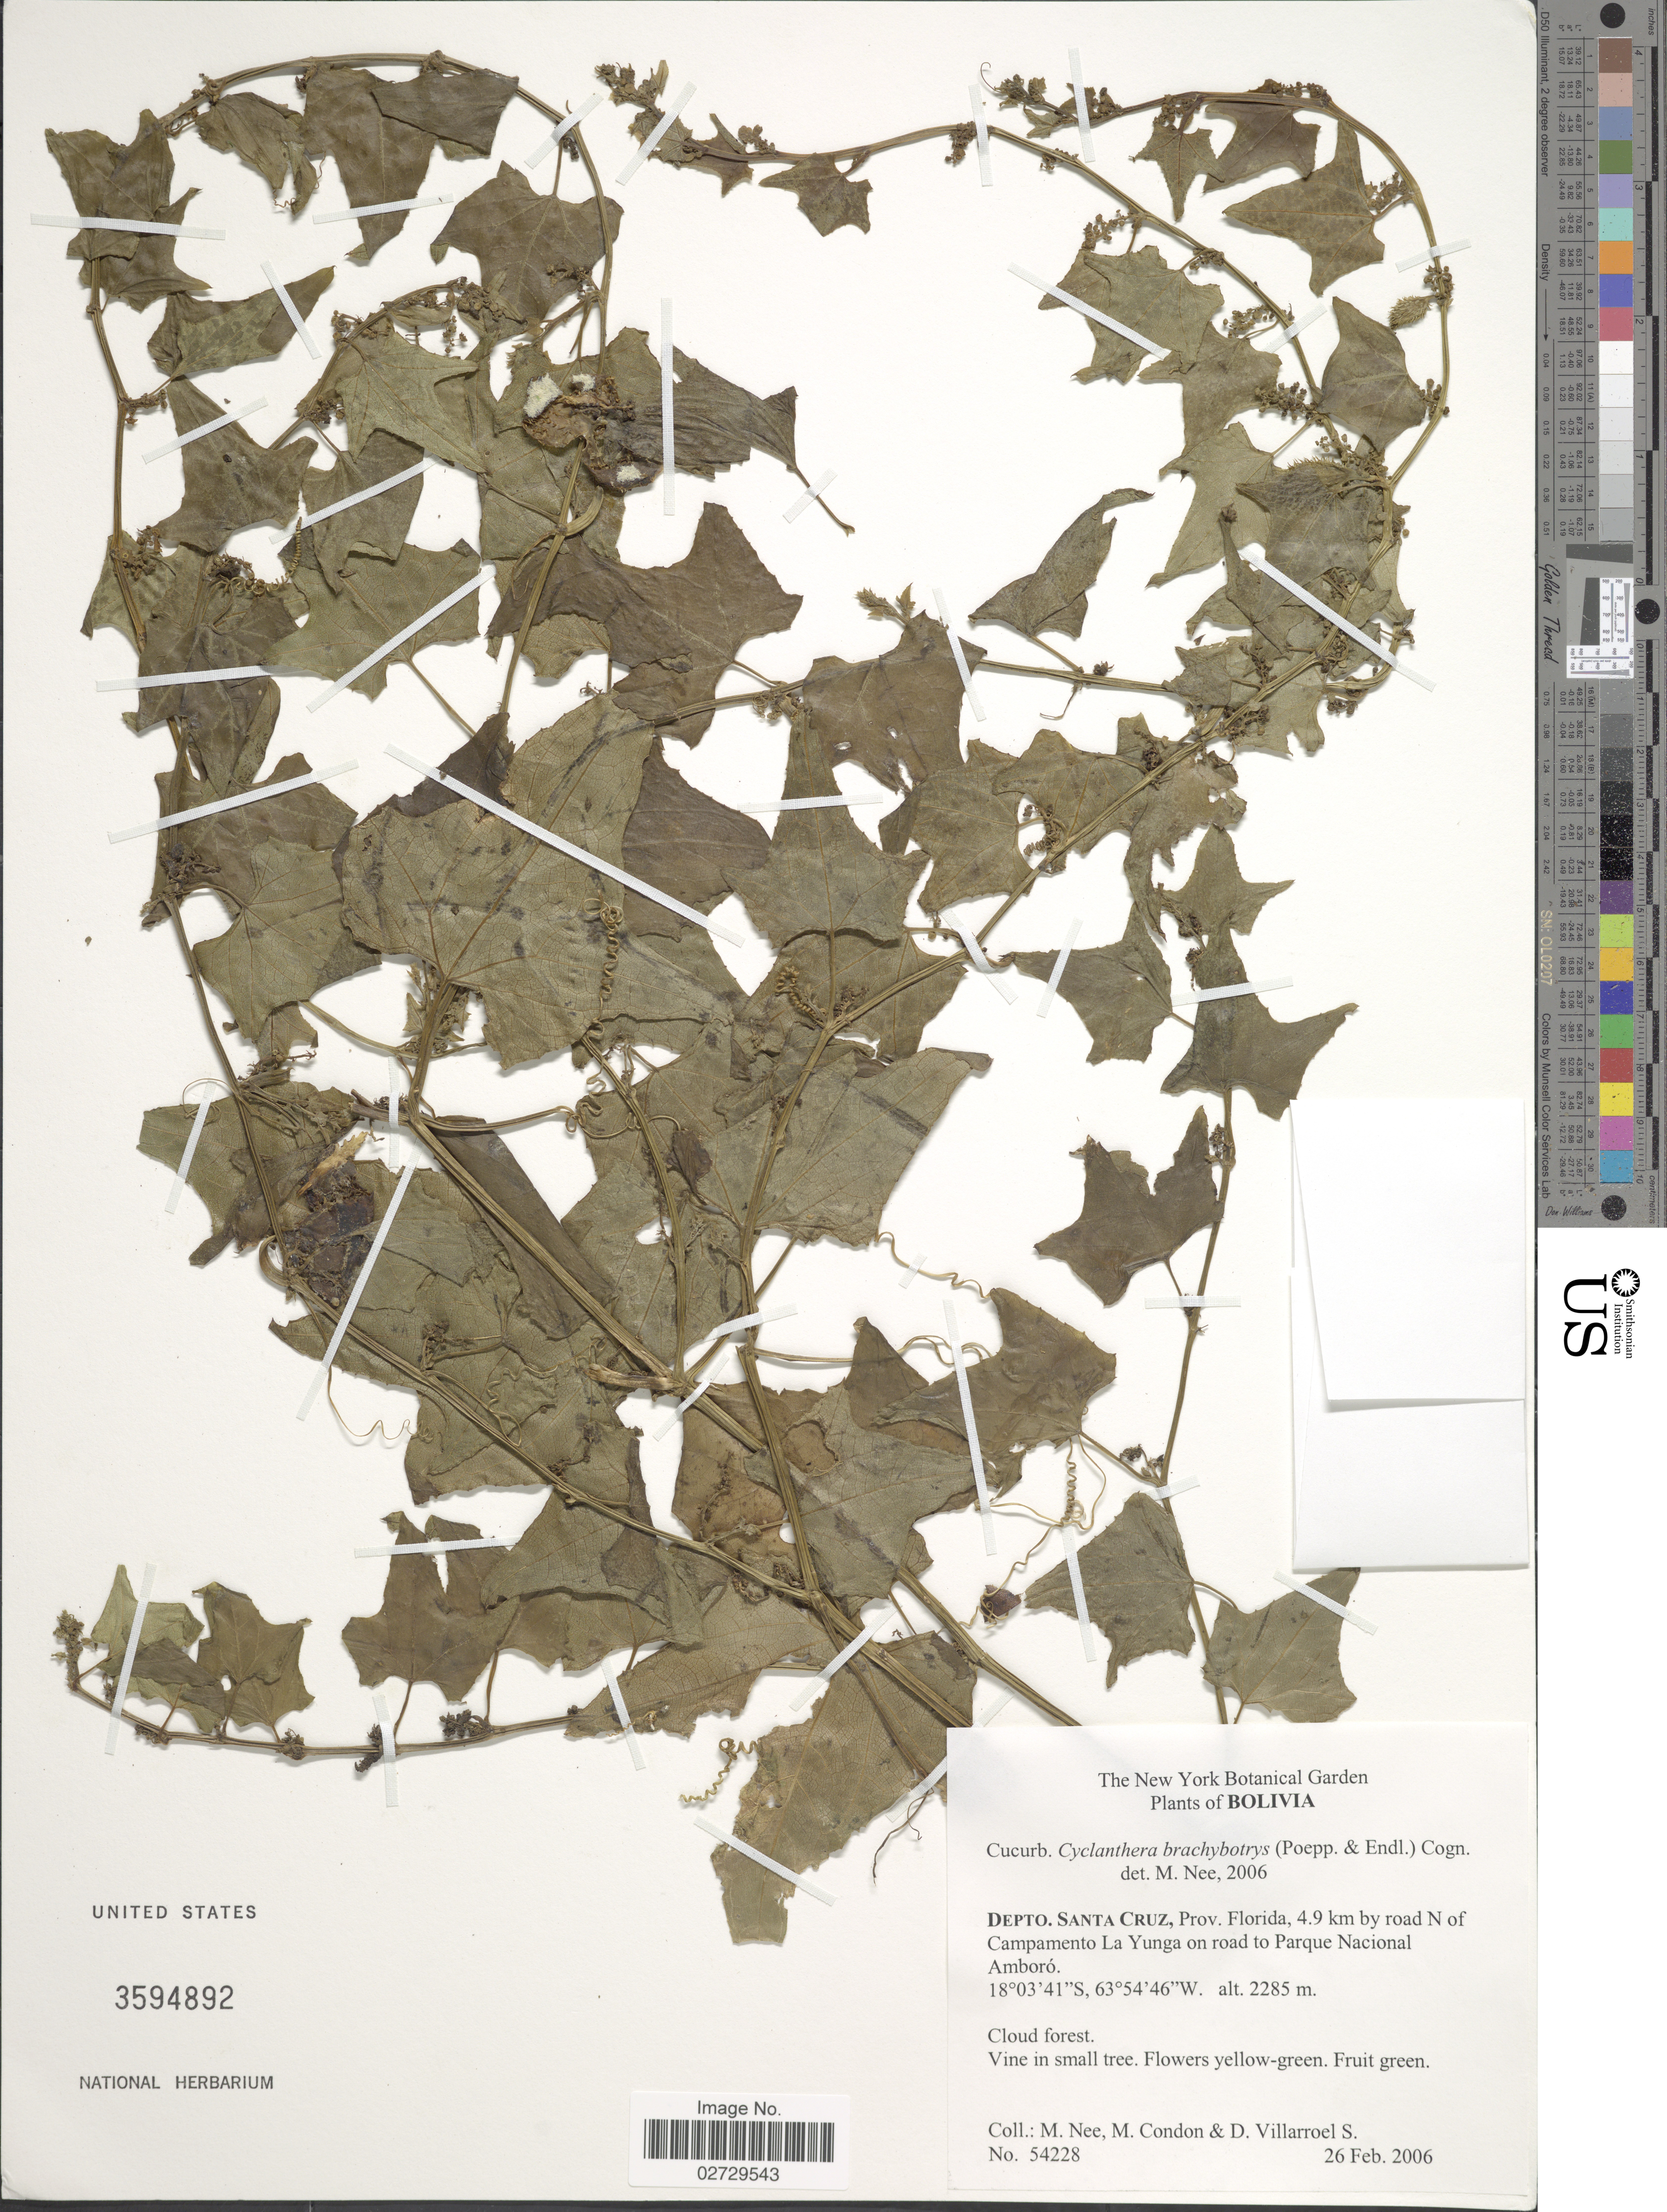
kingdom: Plantae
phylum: Tracheophyta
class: Magnoliopsida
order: Cucurbitales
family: Cucurbitaceae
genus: Cyclanthera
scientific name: Cyclanthera brachybotrys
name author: (Poepp. & Endl.) Cogn.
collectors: M. Nee, M. A. Condon & D. Villarroel S.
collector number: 54228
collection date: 2006-02-26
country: Bolivia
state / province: Santa Cruz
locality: Depto. Santa Cruz, Prov. Florida, 4.9 km by road N of Campamento La Yunga on road to Parque Nacional Amboro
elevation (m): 2285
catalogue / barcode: US 3594892